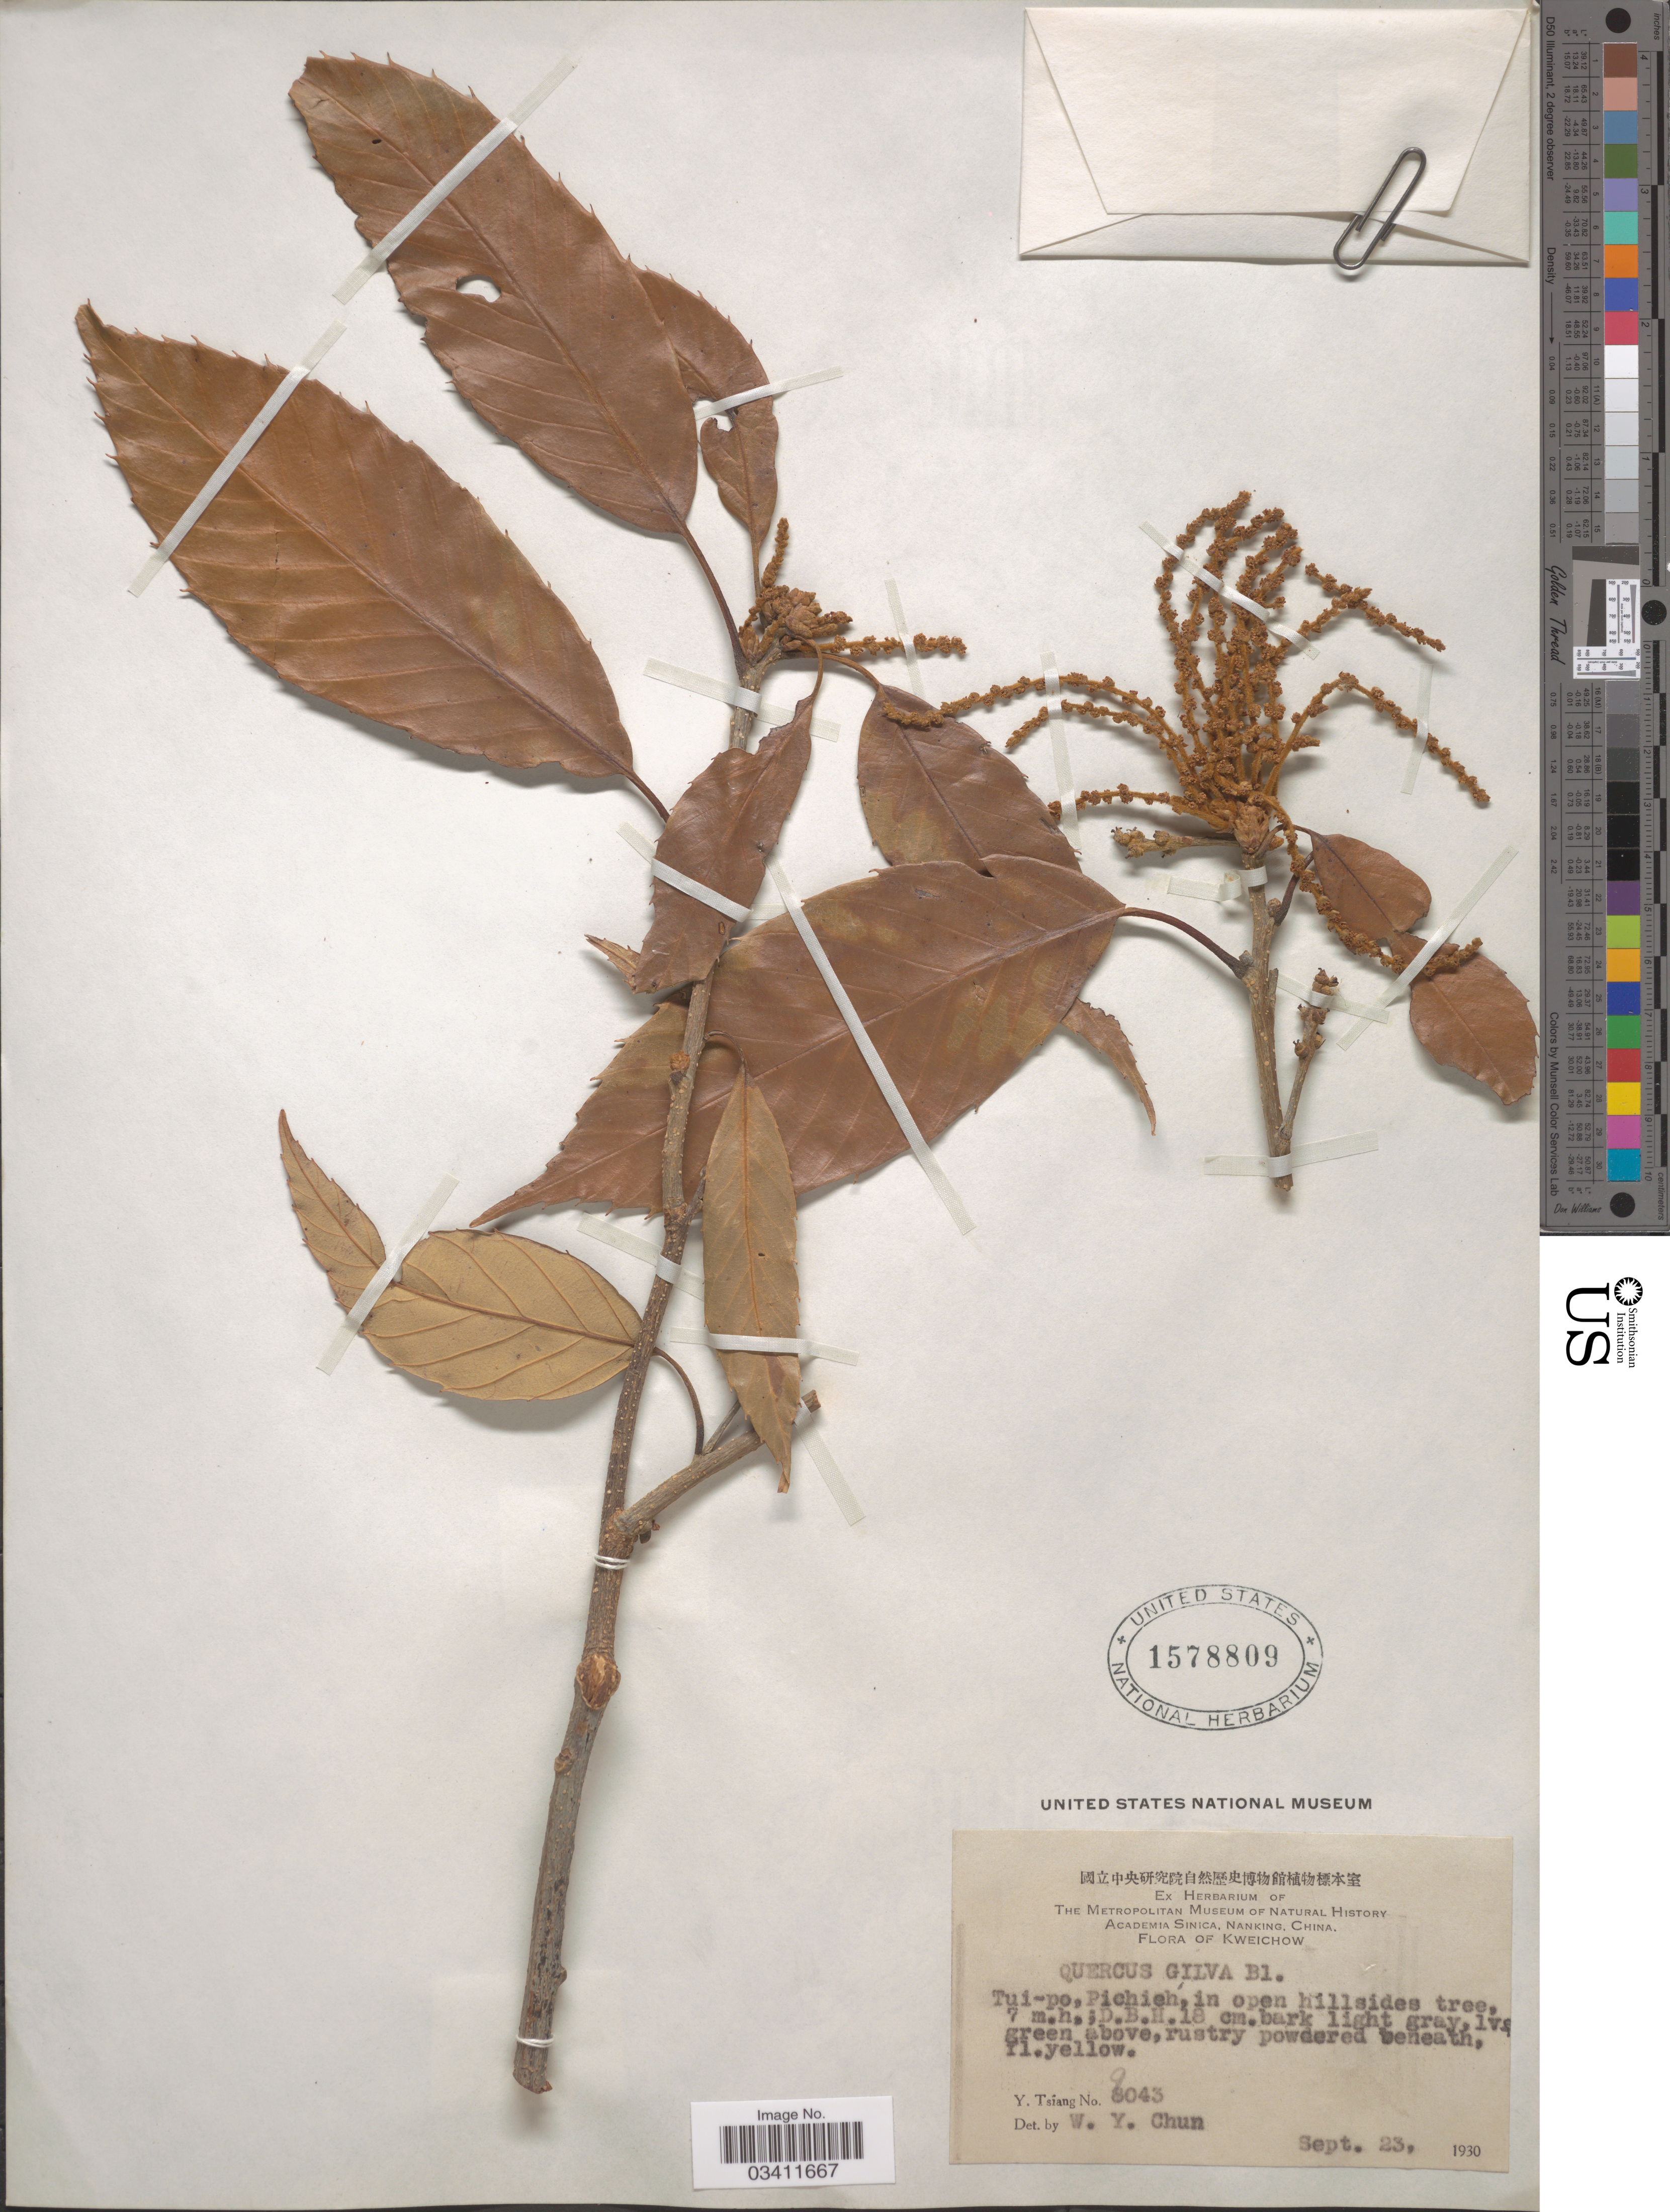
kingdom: Plantae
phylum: Tracheophyta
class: Magnoliopsida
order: Fagales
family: Fagaceae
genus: Quercus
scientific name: Quercus gilva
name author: Blume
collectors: Y. Tsiang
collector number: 9043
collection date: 1930-09-23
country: China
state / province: Guizhou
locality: Kweichow. Tui-po, Pichieh.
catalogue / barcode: US 1578809